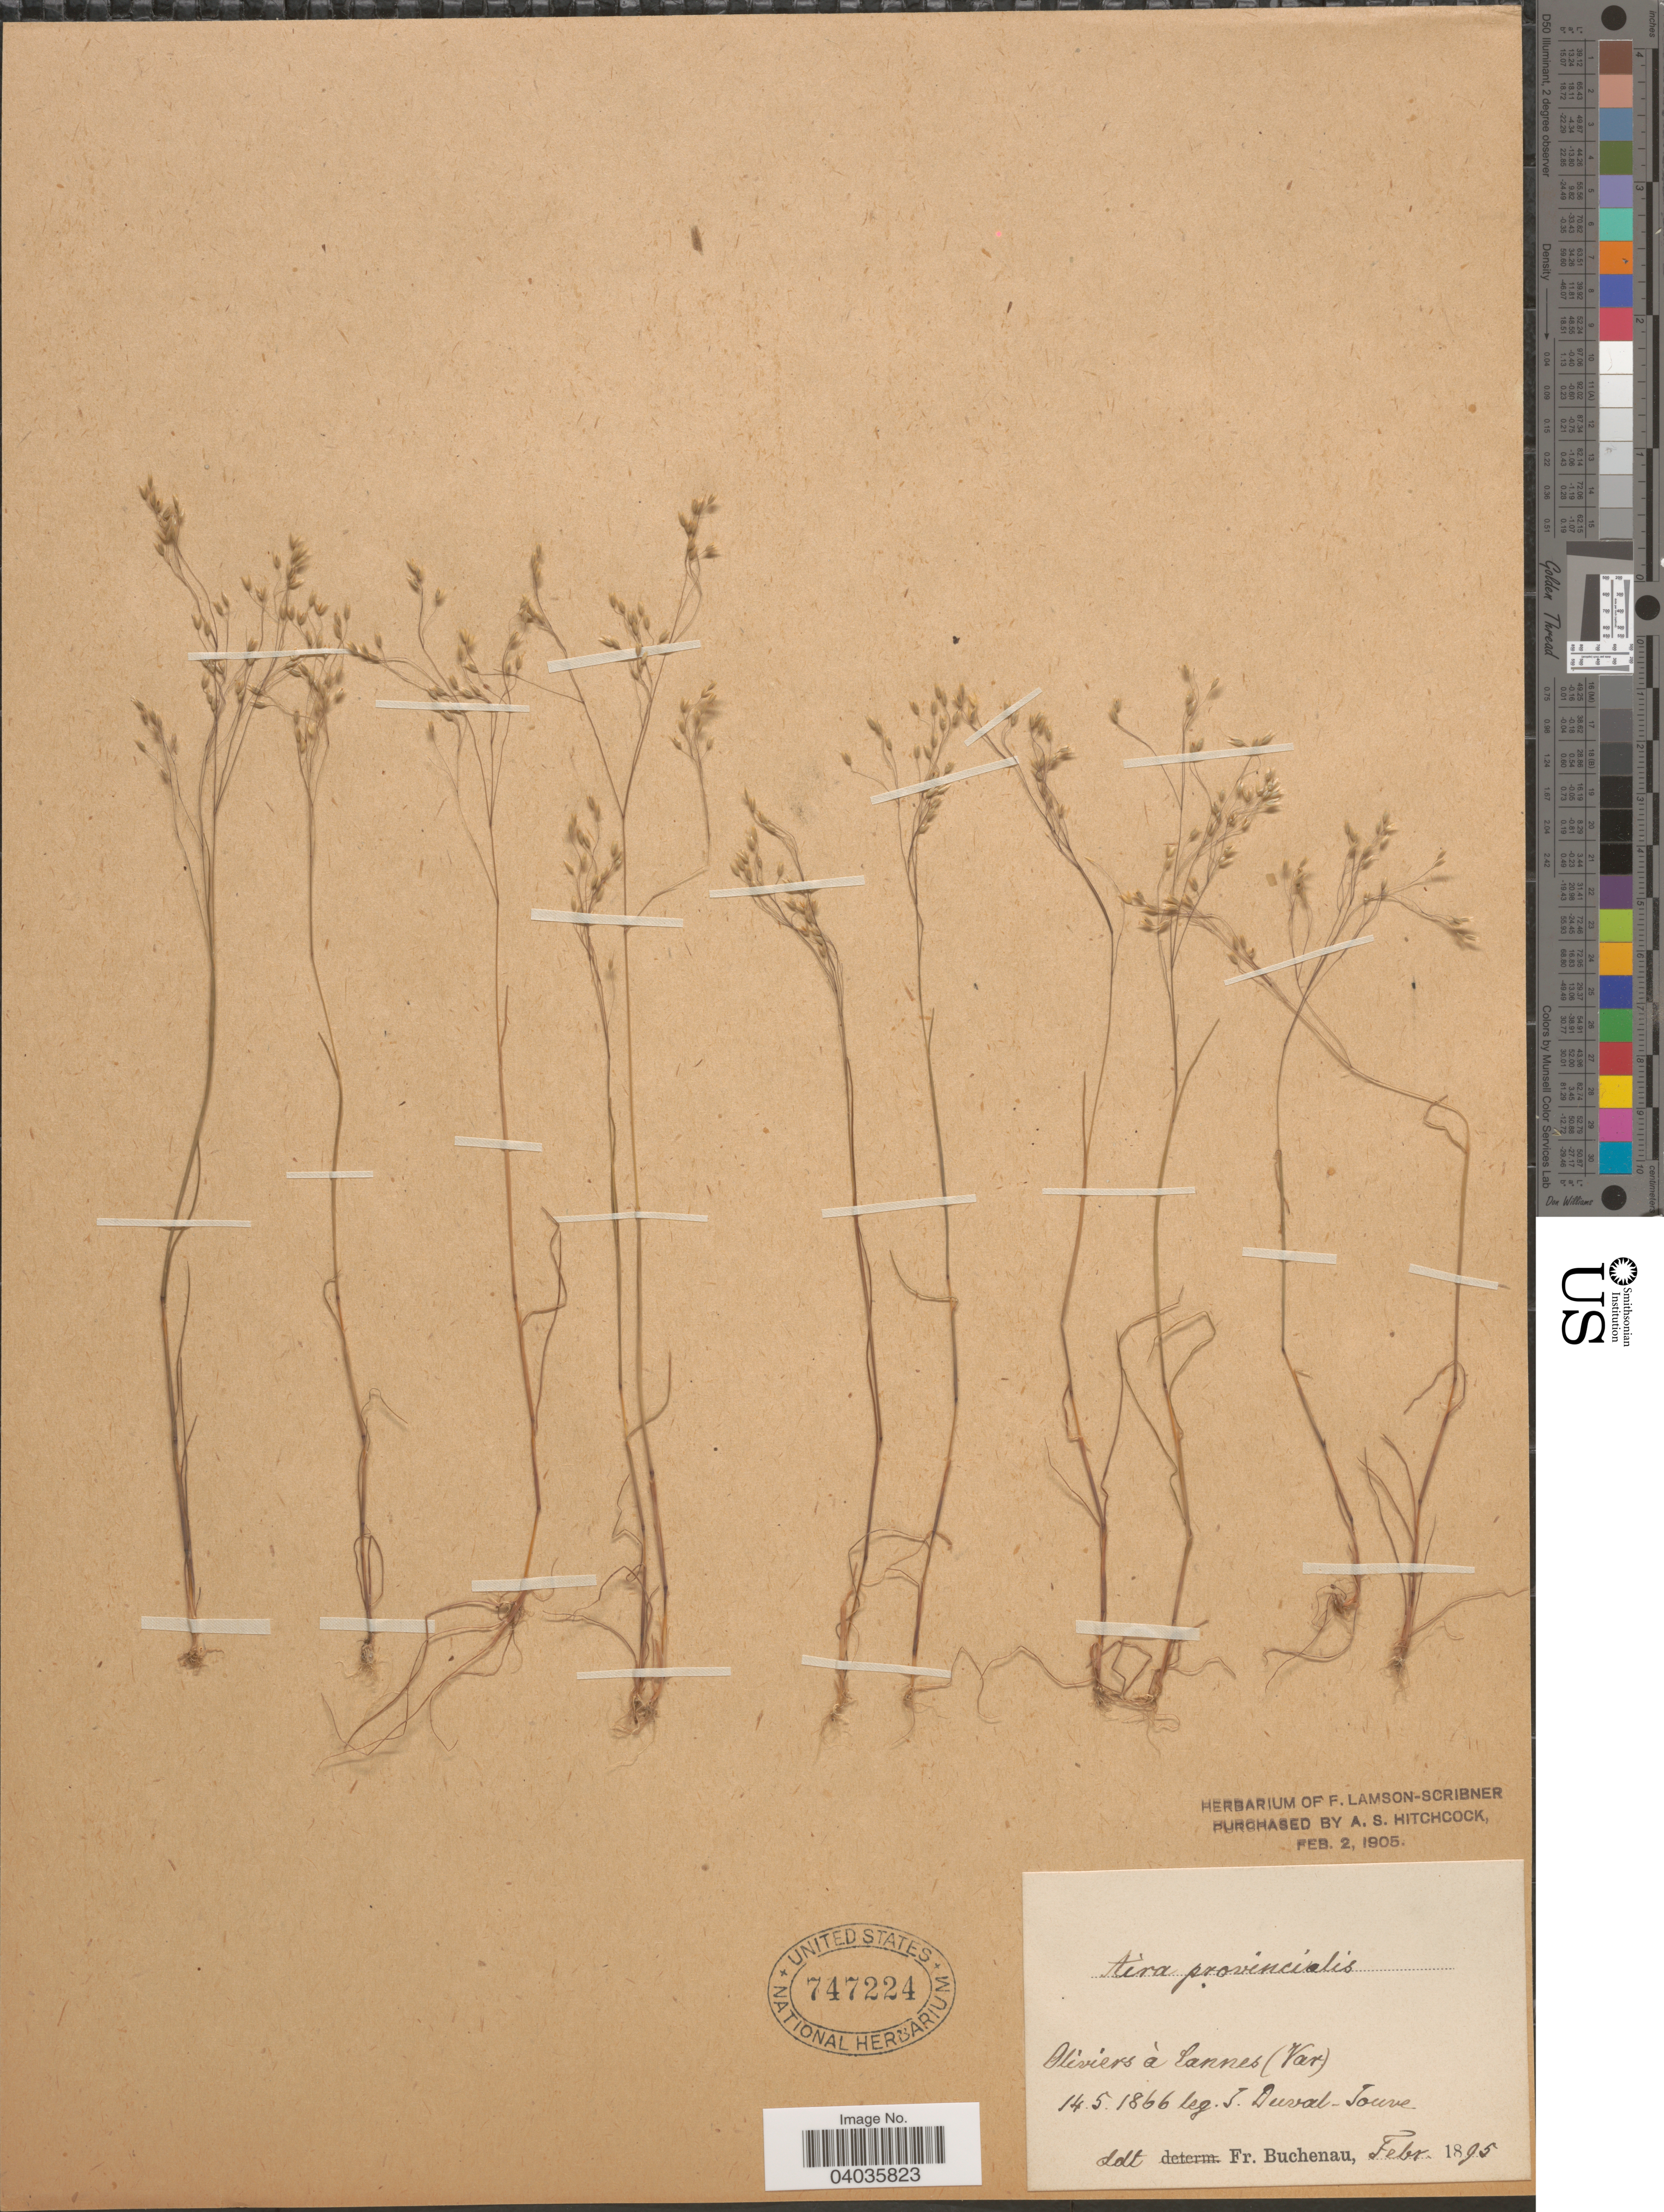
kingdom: Plantae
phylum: Tracheophyta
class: Liliopsida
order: Poales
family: Poaceae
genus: Aira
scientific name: Aira provincialis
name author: Jord.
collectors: J. Duval-Jouve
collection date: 1866-05-14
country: France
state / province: Provence-Alpes-Côte d'Azur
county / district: Var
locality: Oliviers à Cannes (Var).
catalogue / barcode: US 747224